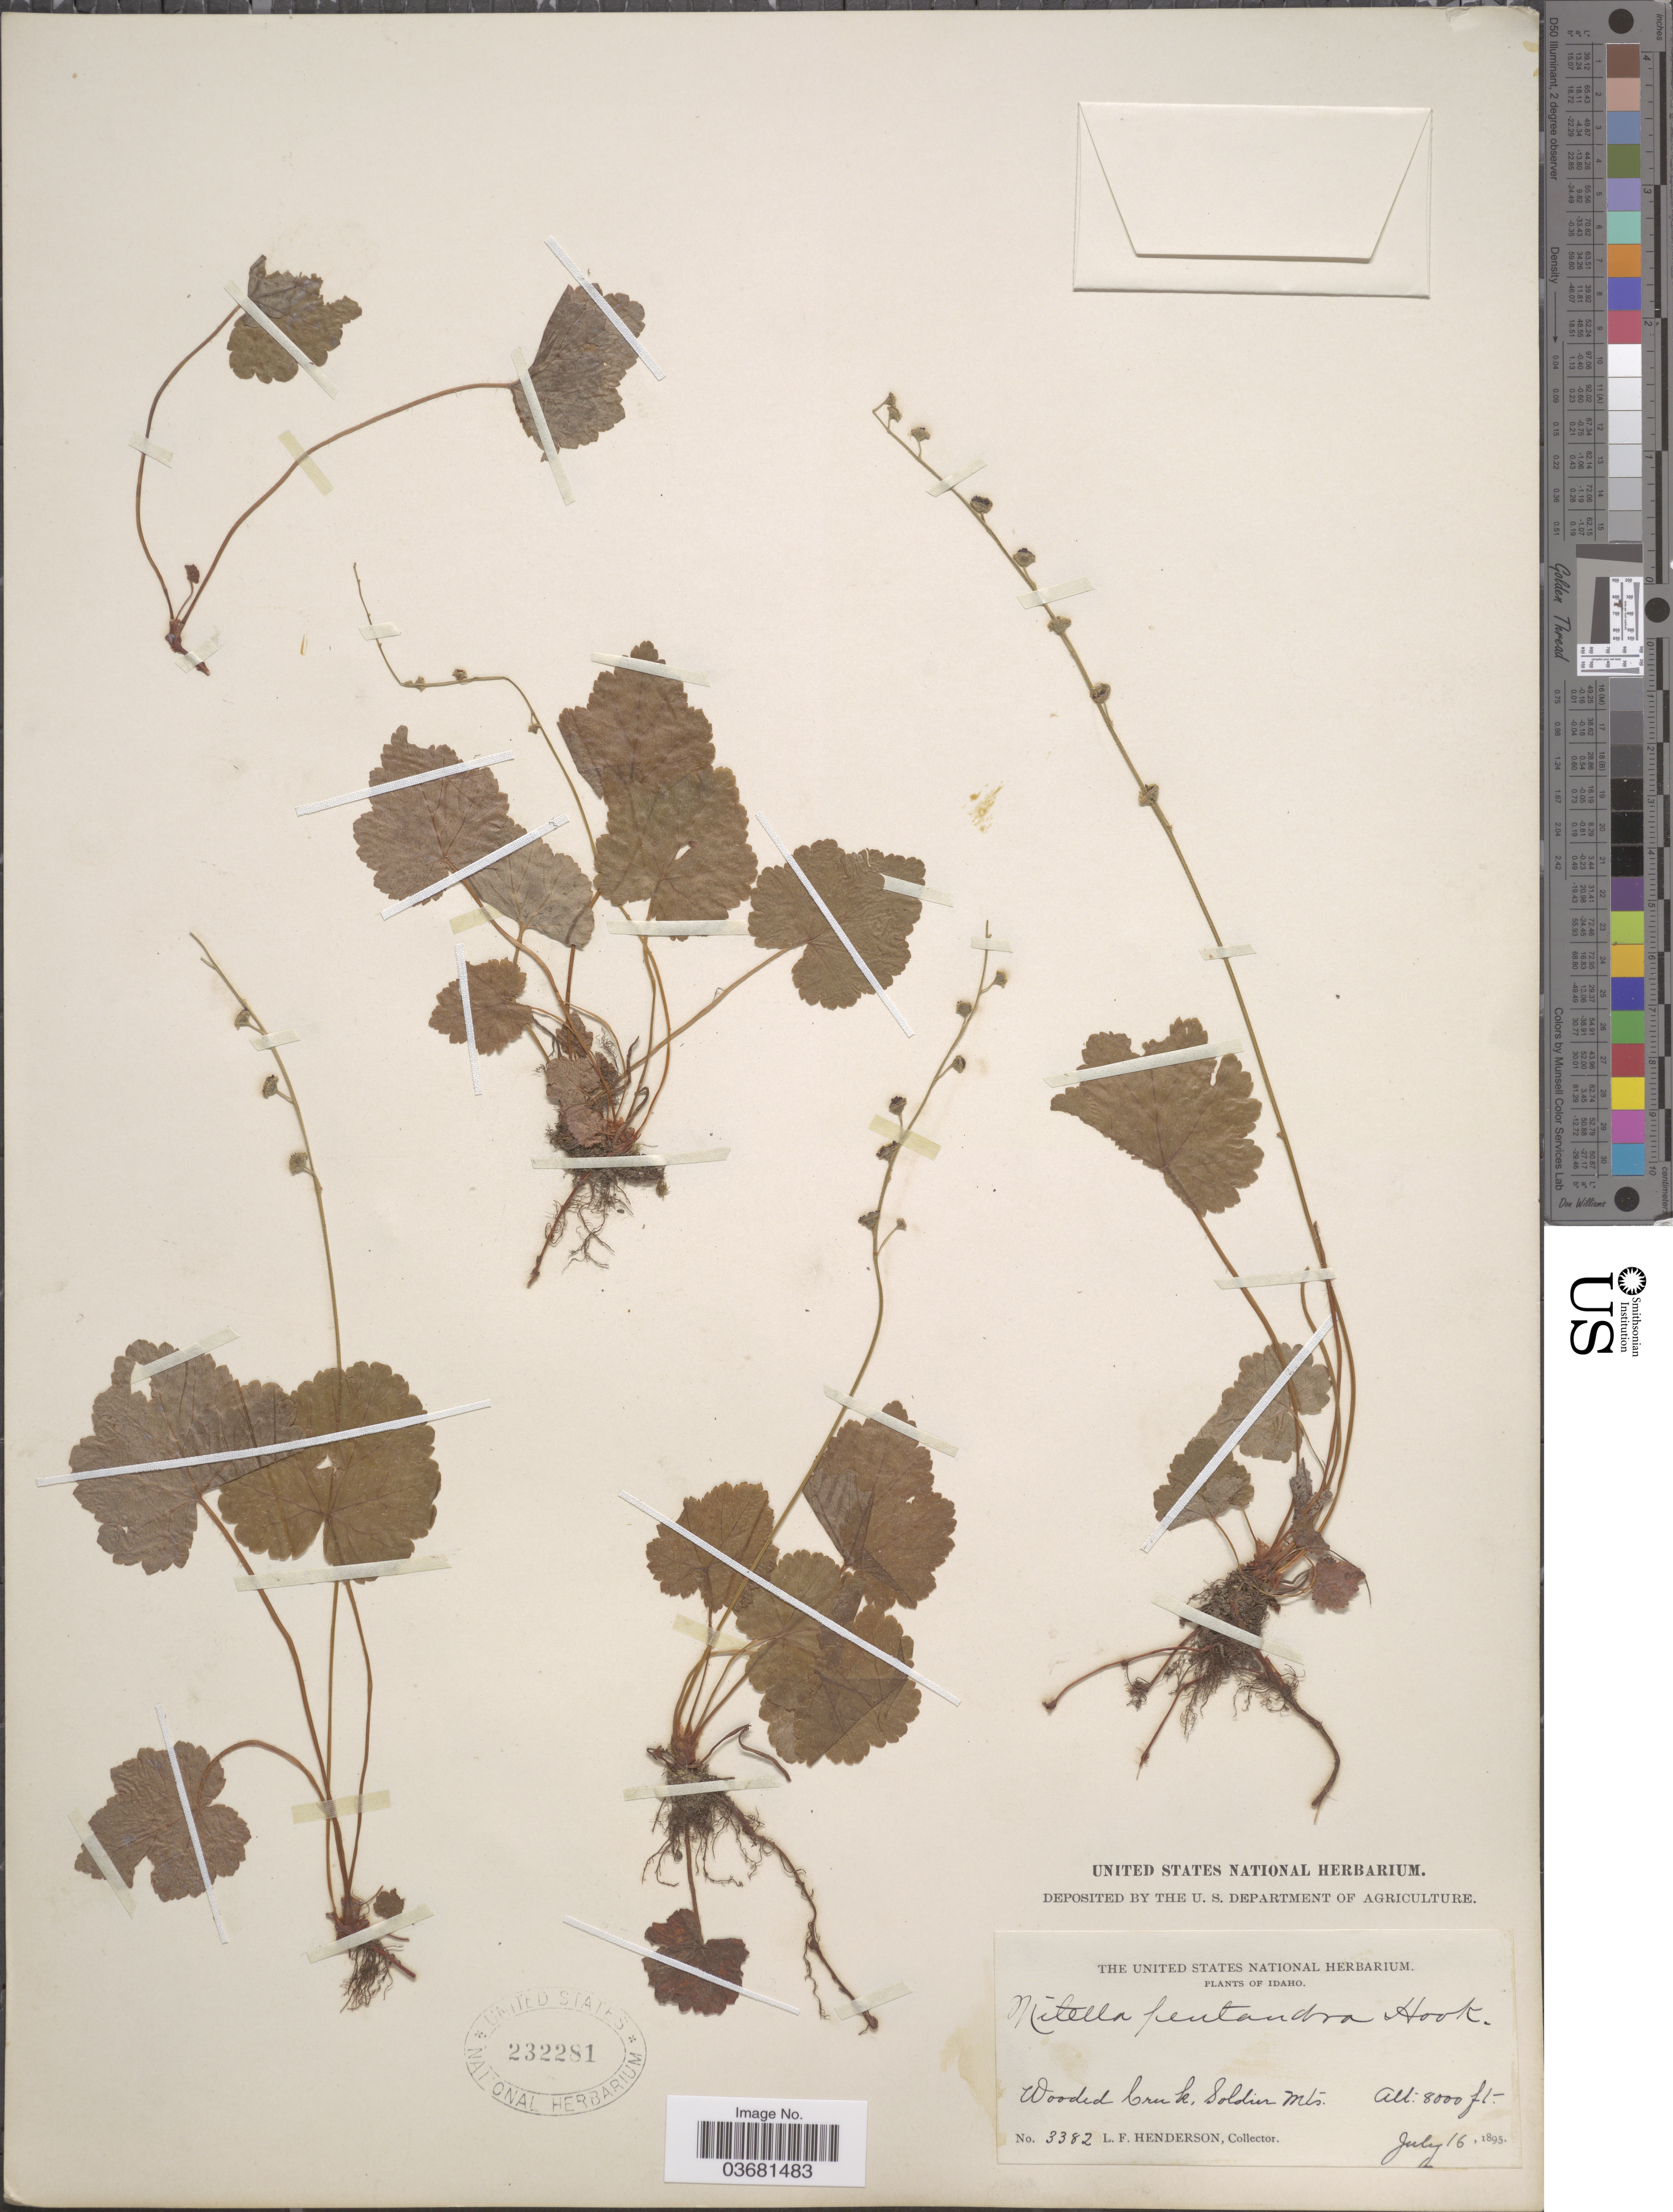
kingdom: Plantae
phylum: Tracheophyta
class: Magnoliopsida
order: Saxifragales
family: Saxifragaceae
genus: Mitella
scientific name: Mitella pentandra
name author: Hook.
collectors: L. Henderson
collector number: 3382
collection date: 1895-07-16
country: United States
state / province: Idaho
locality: Wooded bank. Soldier Mts.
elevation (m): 2438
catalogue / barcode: US 232281